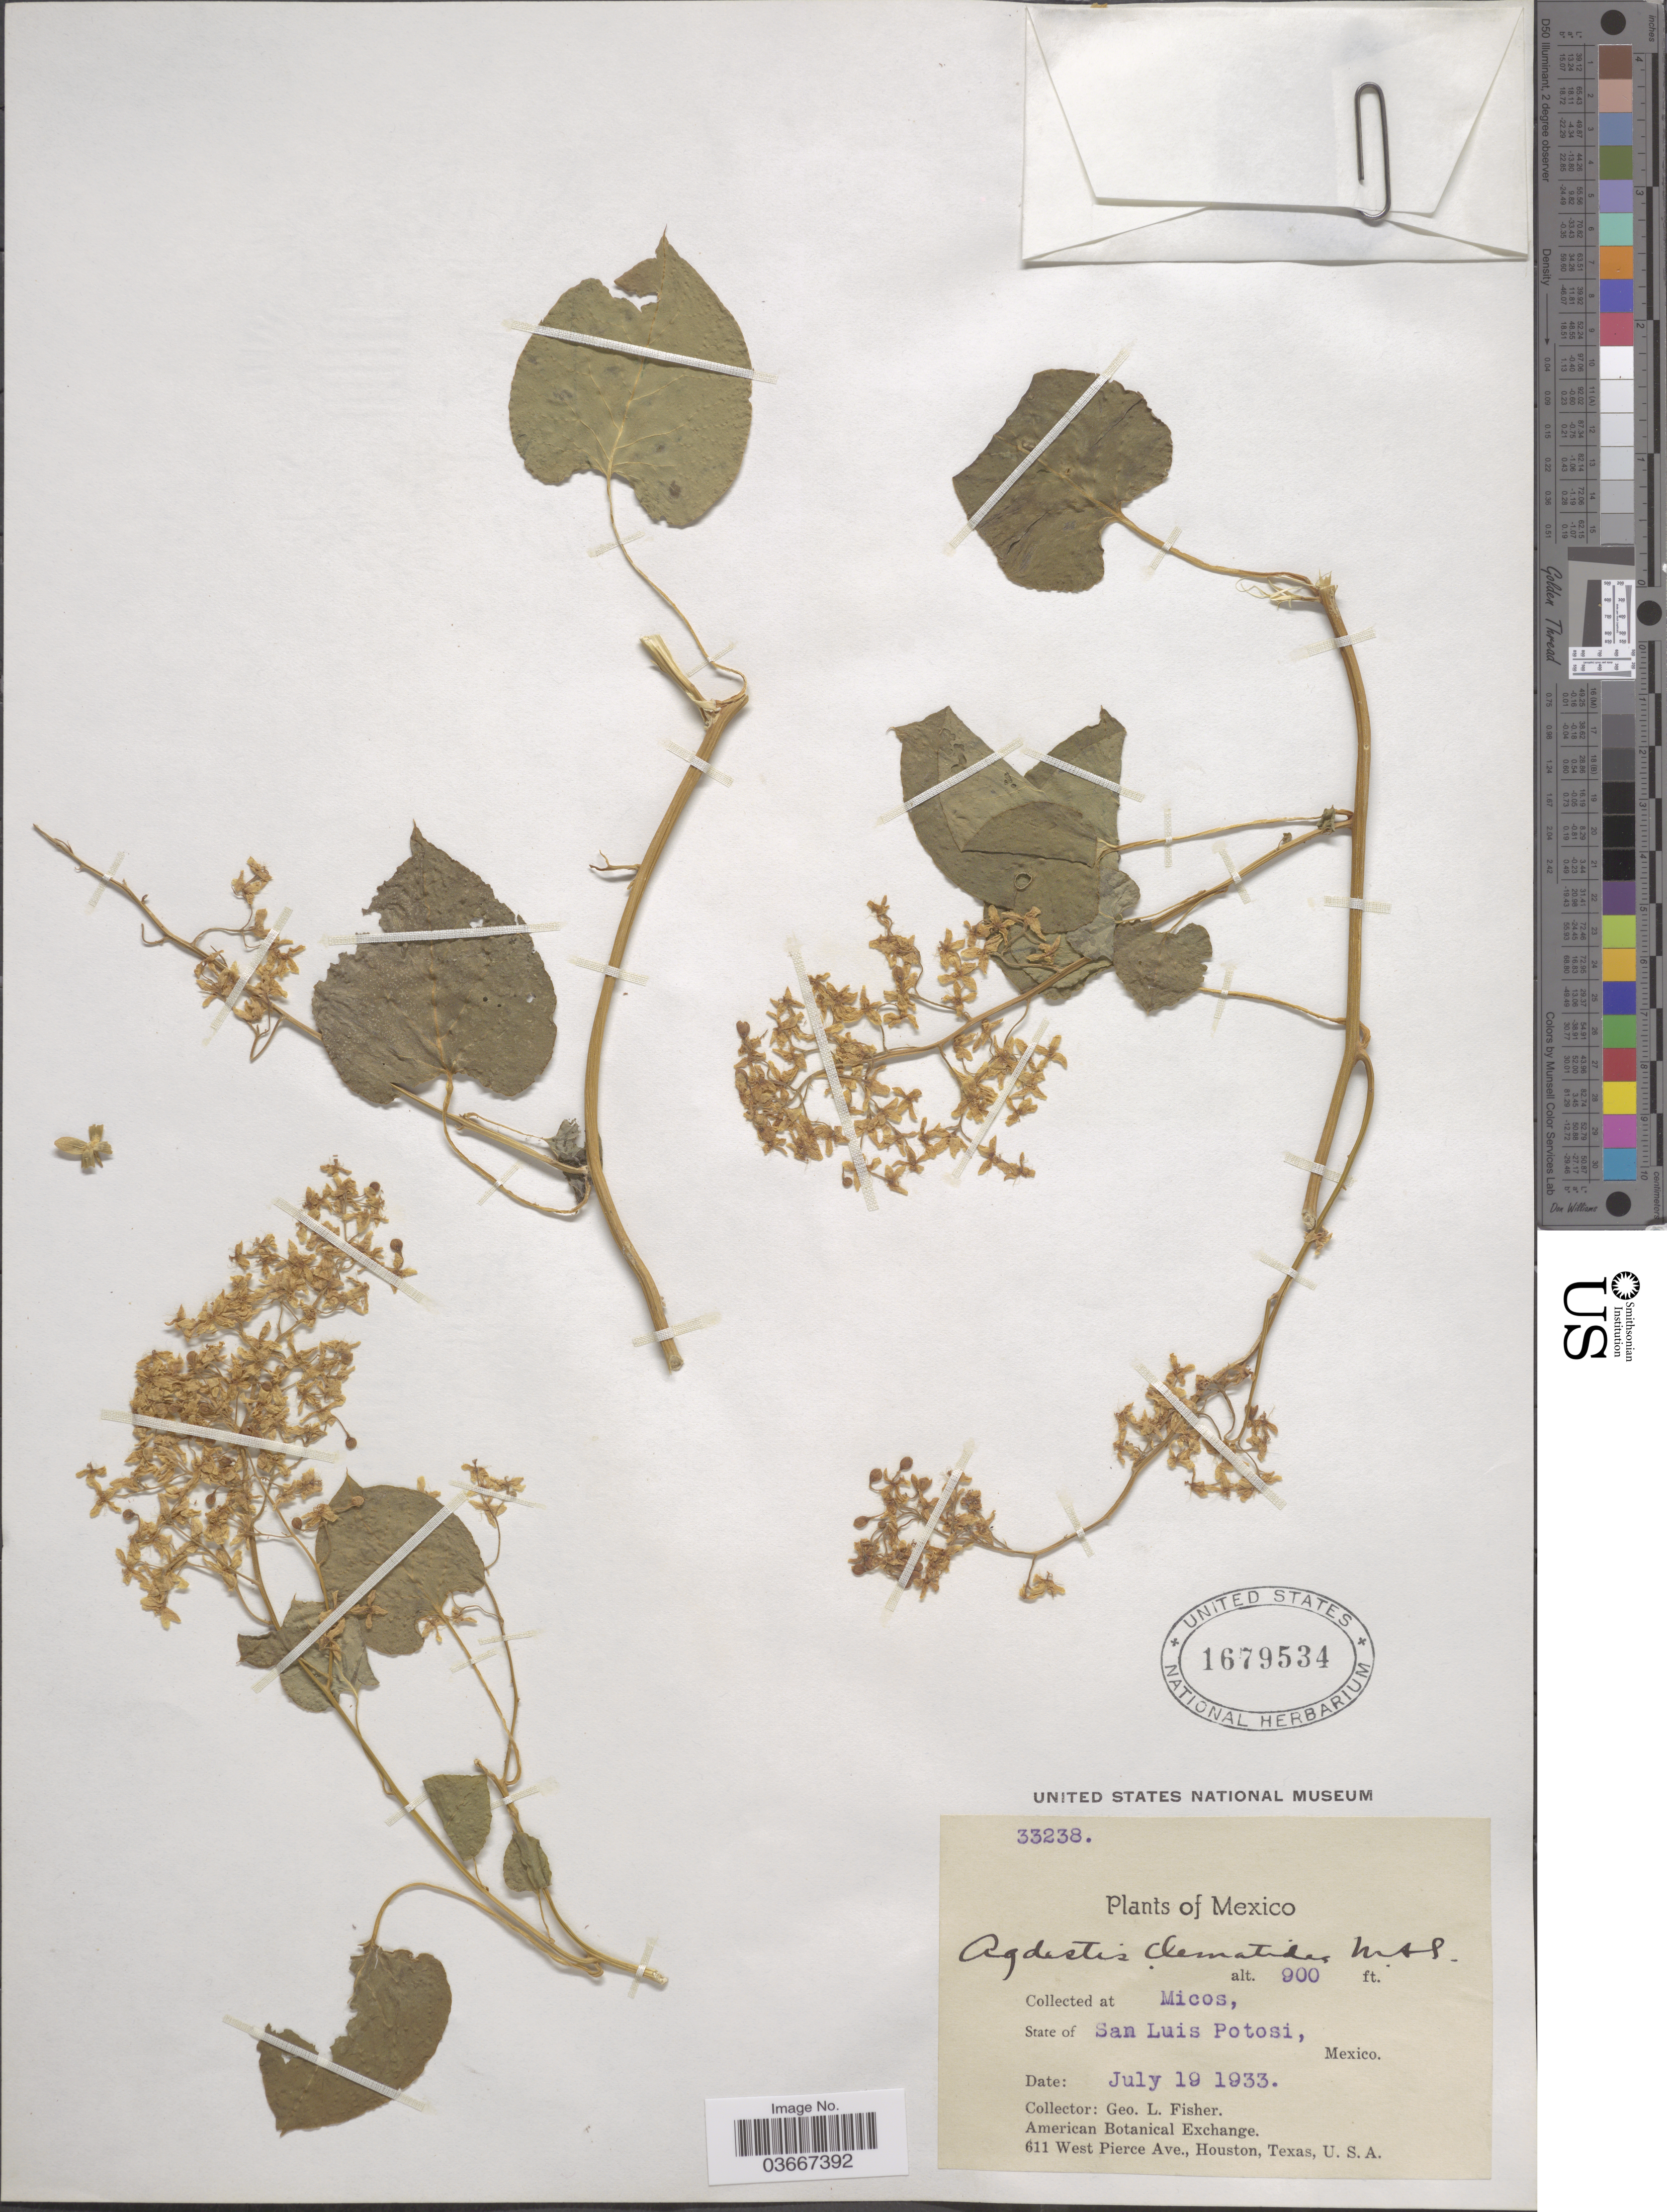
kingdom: Plantae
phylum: Tracheophyta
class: Magnoliopsida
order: Caryophyllales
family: Agdestidaceae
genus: Agdestis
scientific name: Agdestis clematidea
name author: Moc. & Sessé ex DC.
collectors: G. L. Fisher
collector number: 33238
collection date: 1933-07-19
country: Mexico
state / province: San Luis Potosí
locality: Micos.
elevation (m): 274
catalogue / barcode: US 1679534